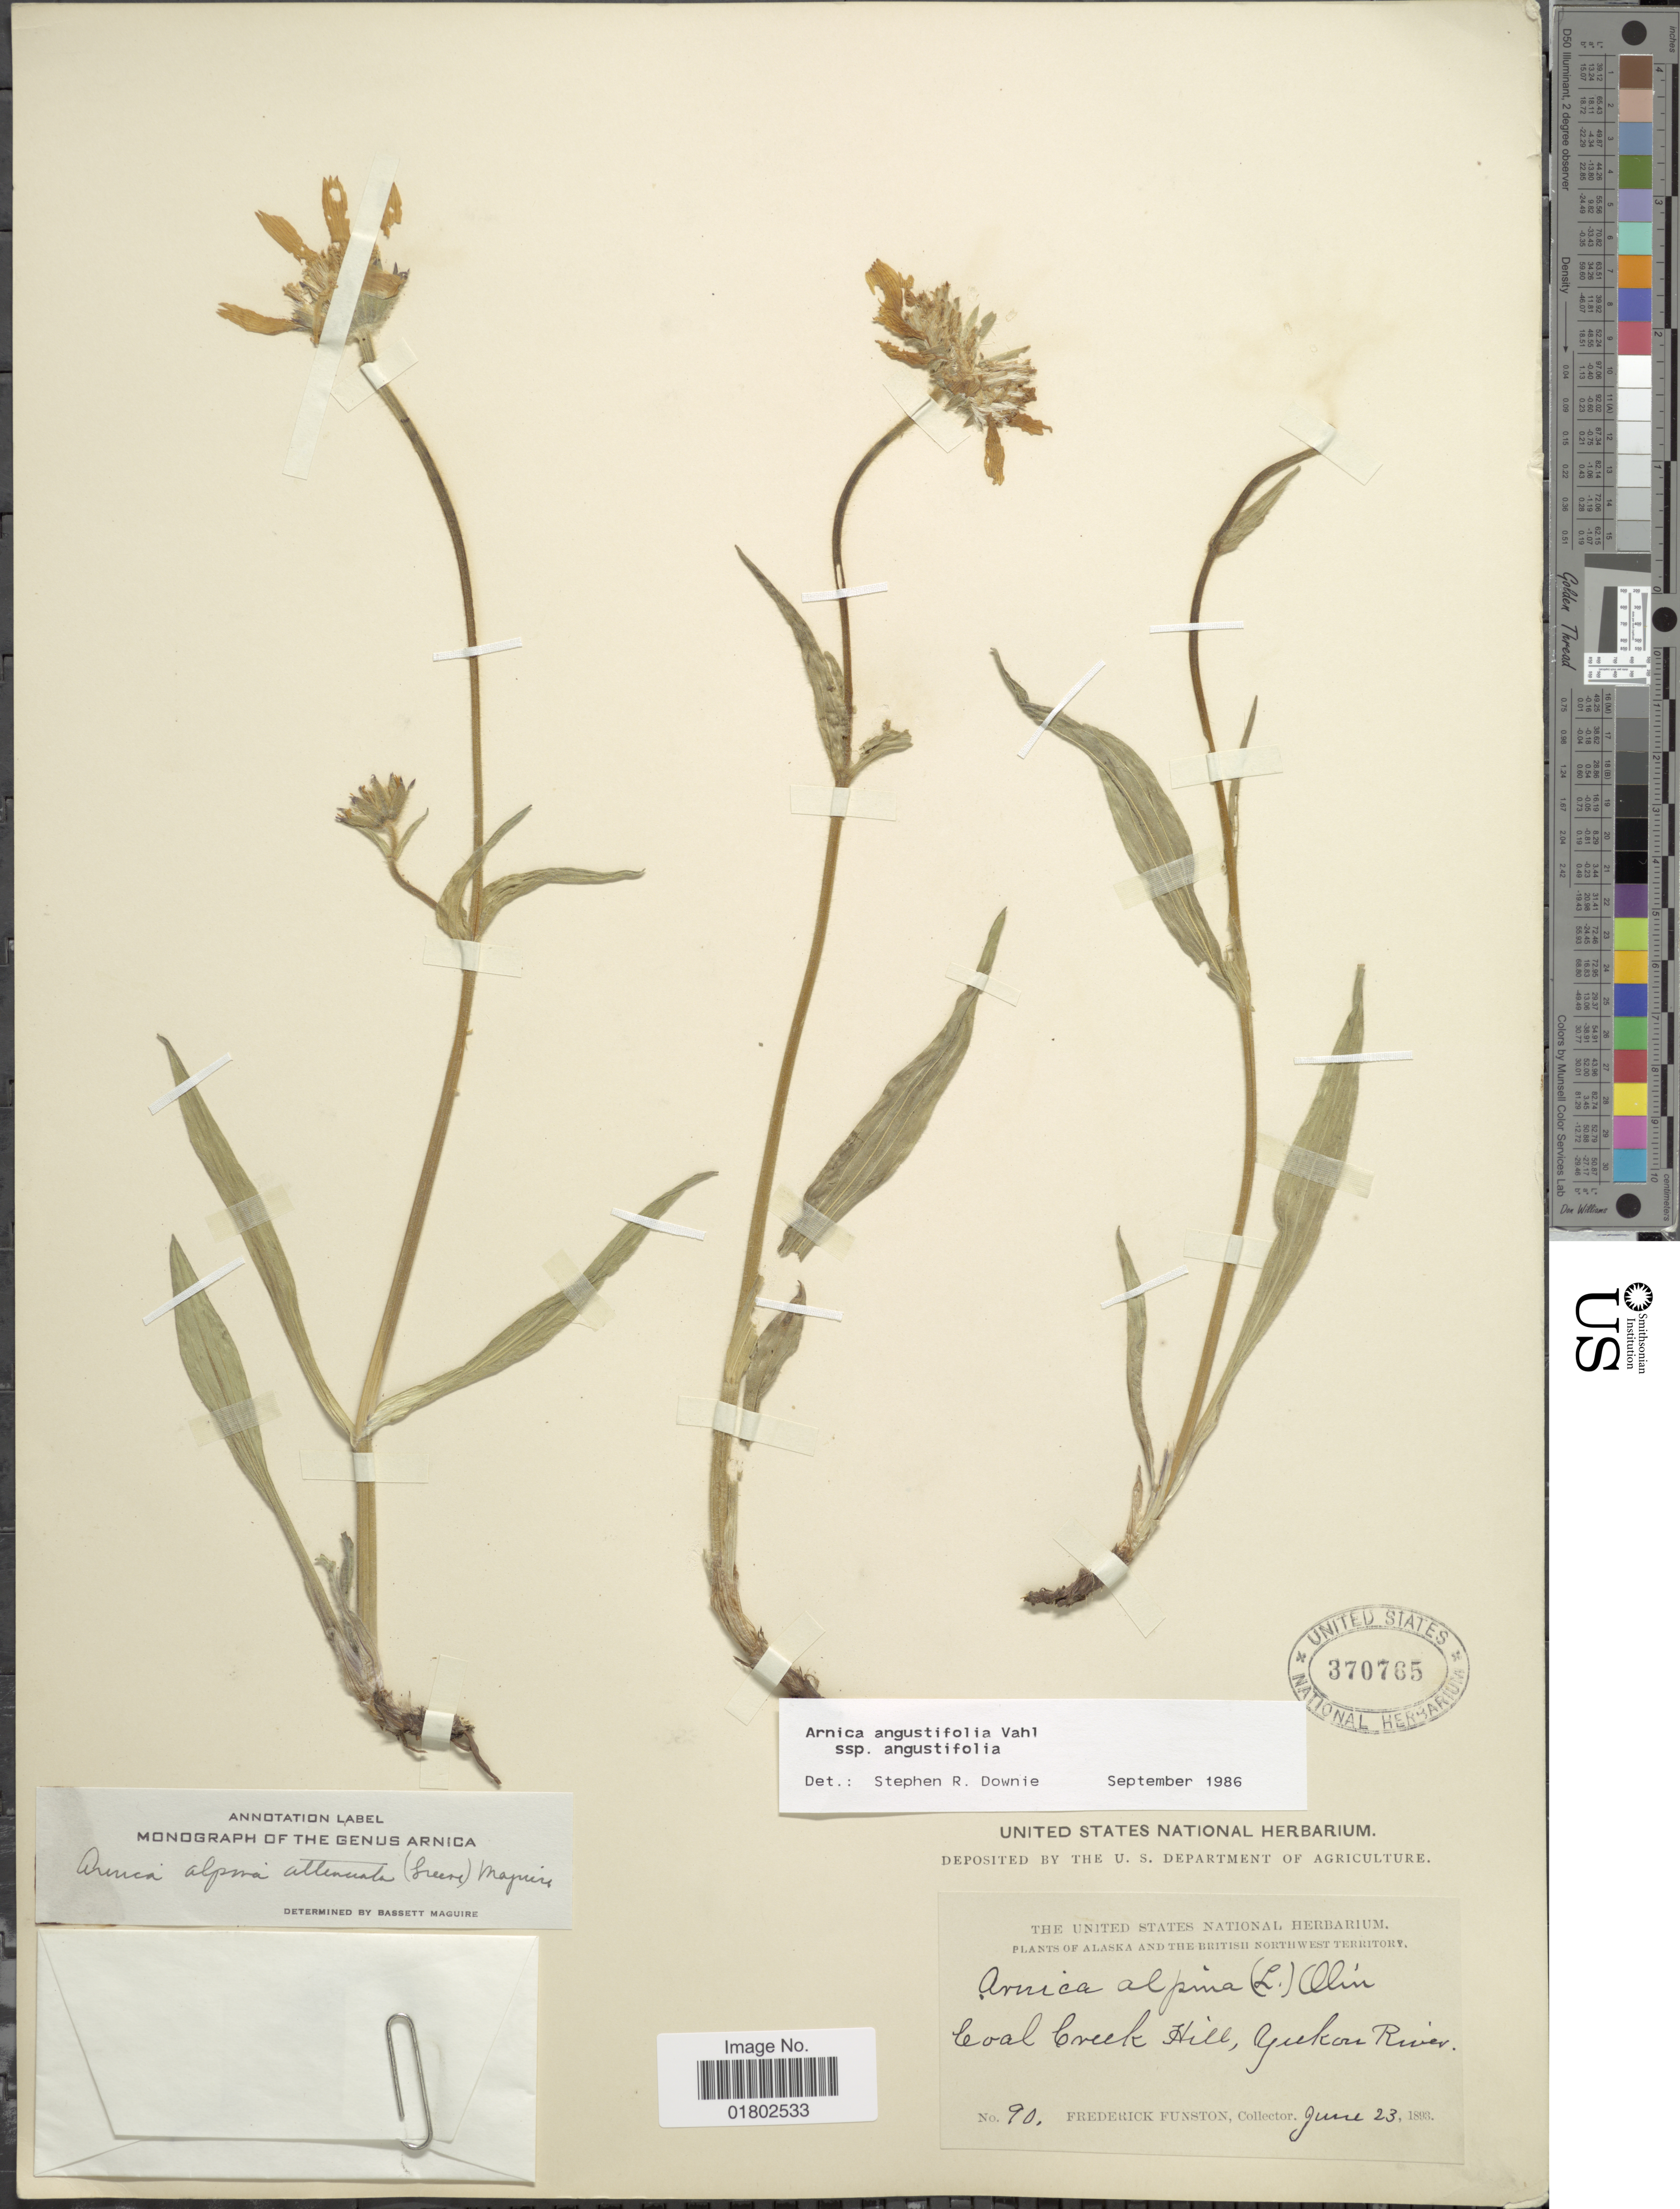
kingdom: Plantae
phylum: Tracheophyta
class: Magnoliopsida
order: Asterales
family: Asteraceae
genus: Arnica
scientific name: Arnica angustifolia subsp. angustifolia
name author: Vahl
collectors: F. Funston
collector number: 90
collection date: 1893-06-23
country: Canada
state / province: Yukon Territory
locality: Coal Creek Hill, Yukon River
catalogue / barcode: US 370765